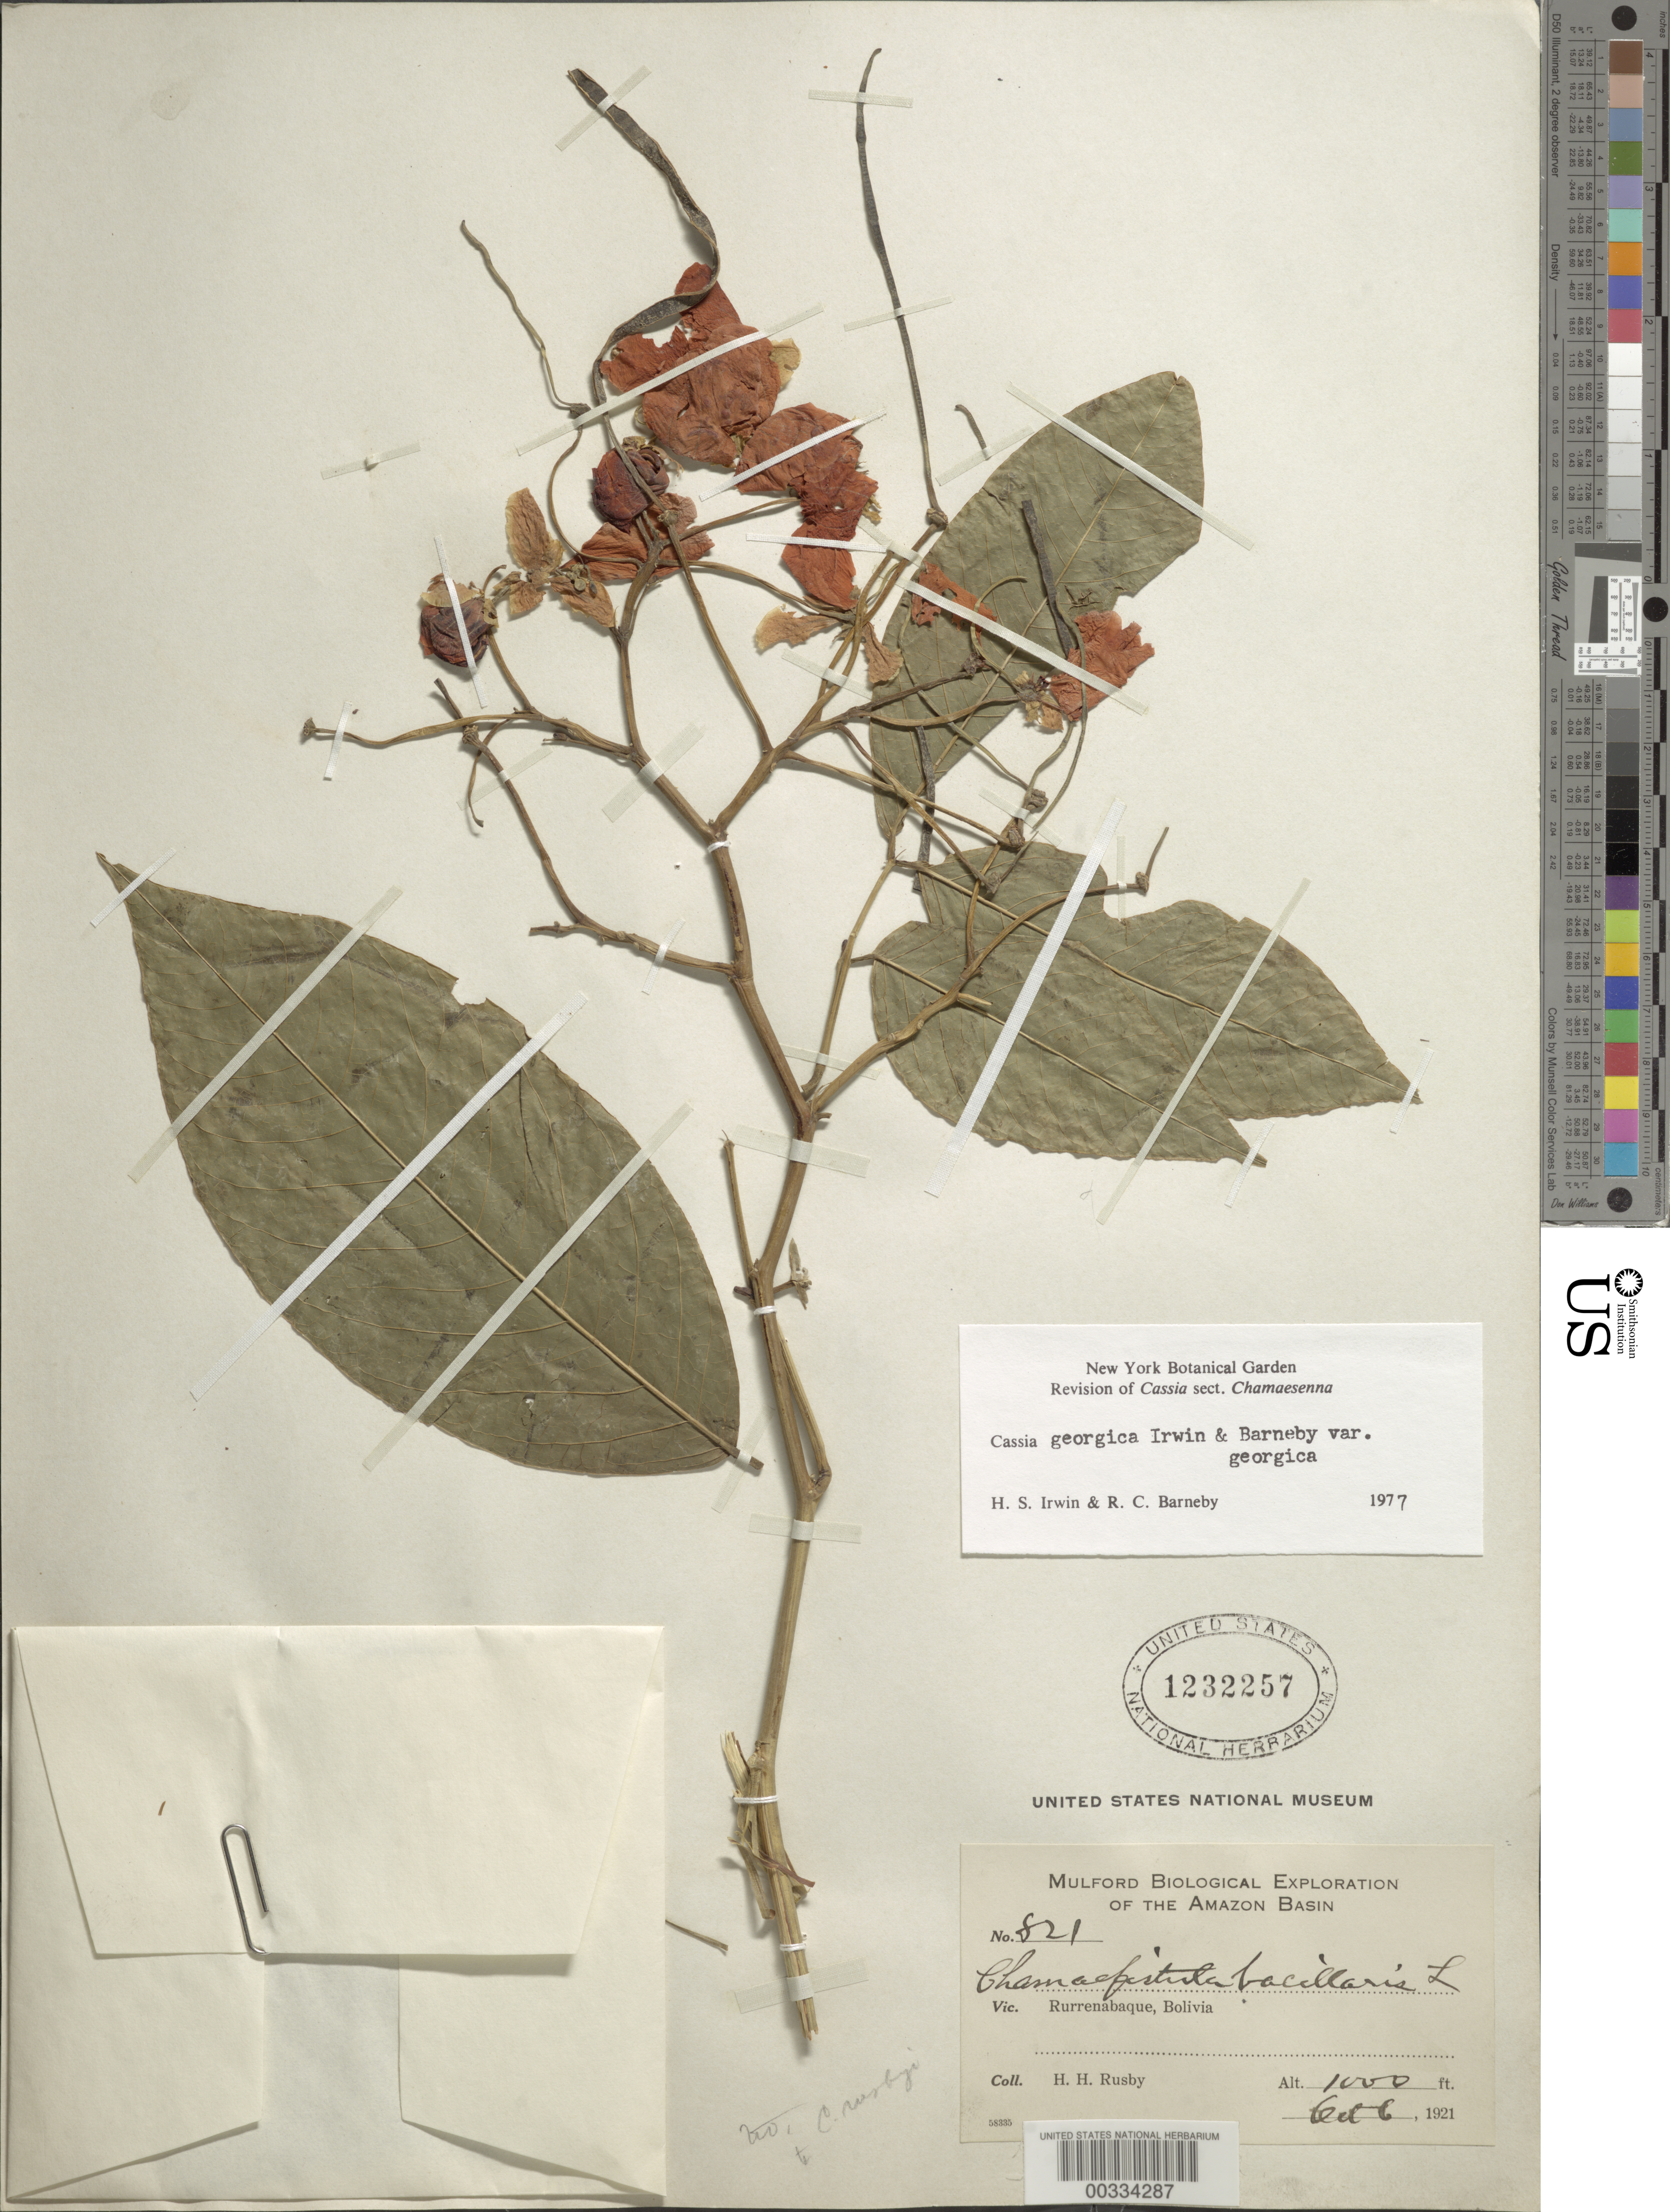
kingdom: Plantae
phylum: Tracheophyta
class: Magnoliopsida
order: Fabales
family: Fabaceae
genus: Senna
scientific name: Senna georgica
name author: H.S. Irwin & Barneby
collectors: H. H. Rusby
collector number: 821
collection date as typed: Oct 6, 1921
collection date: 1921-10-06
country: Bolivia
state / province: Beni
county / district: José Ballivián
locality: Rurrenabaque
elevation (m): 305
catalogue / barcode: US 1232257